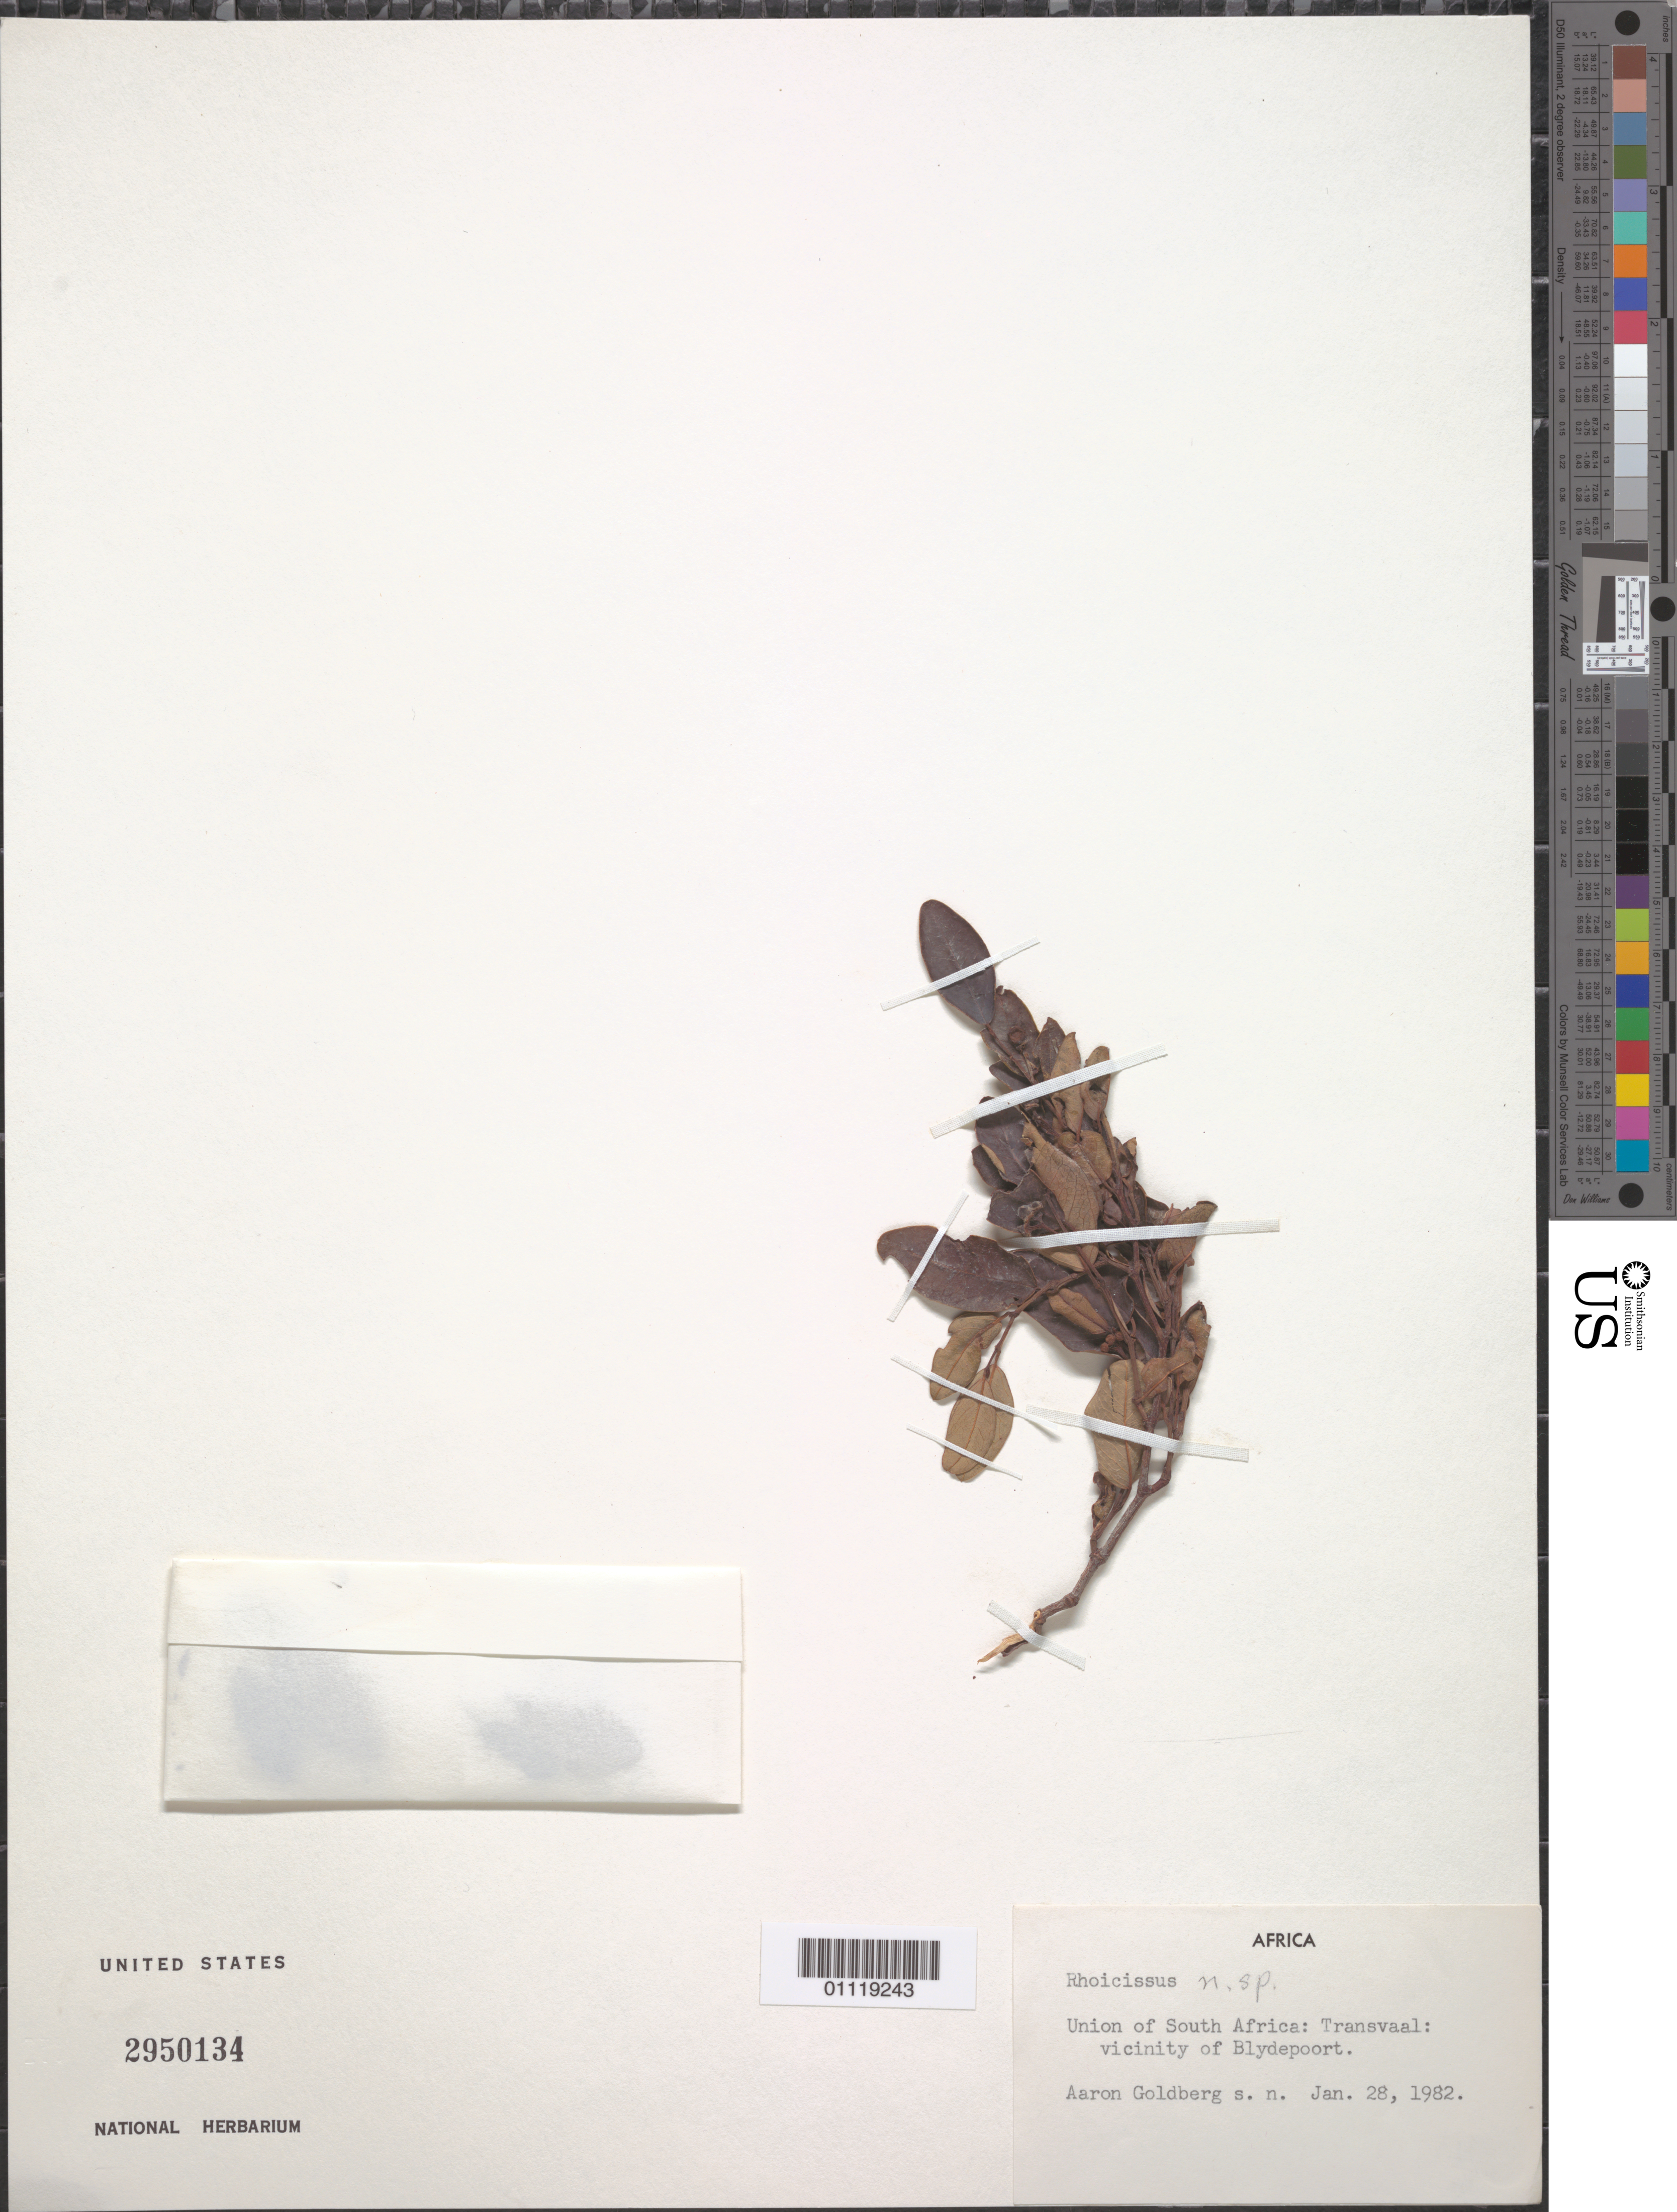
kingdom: Plantae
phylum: Tracheophyta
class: Magnoliopsida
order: Vitales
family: Vitaceae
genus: Rhoicissus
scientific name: Rhoicissus sp.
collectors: A. Goldberg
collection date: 1982-01-28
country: South Africa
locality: Vicinity of Blydepoort. Transvaal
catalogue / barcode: US 2950134